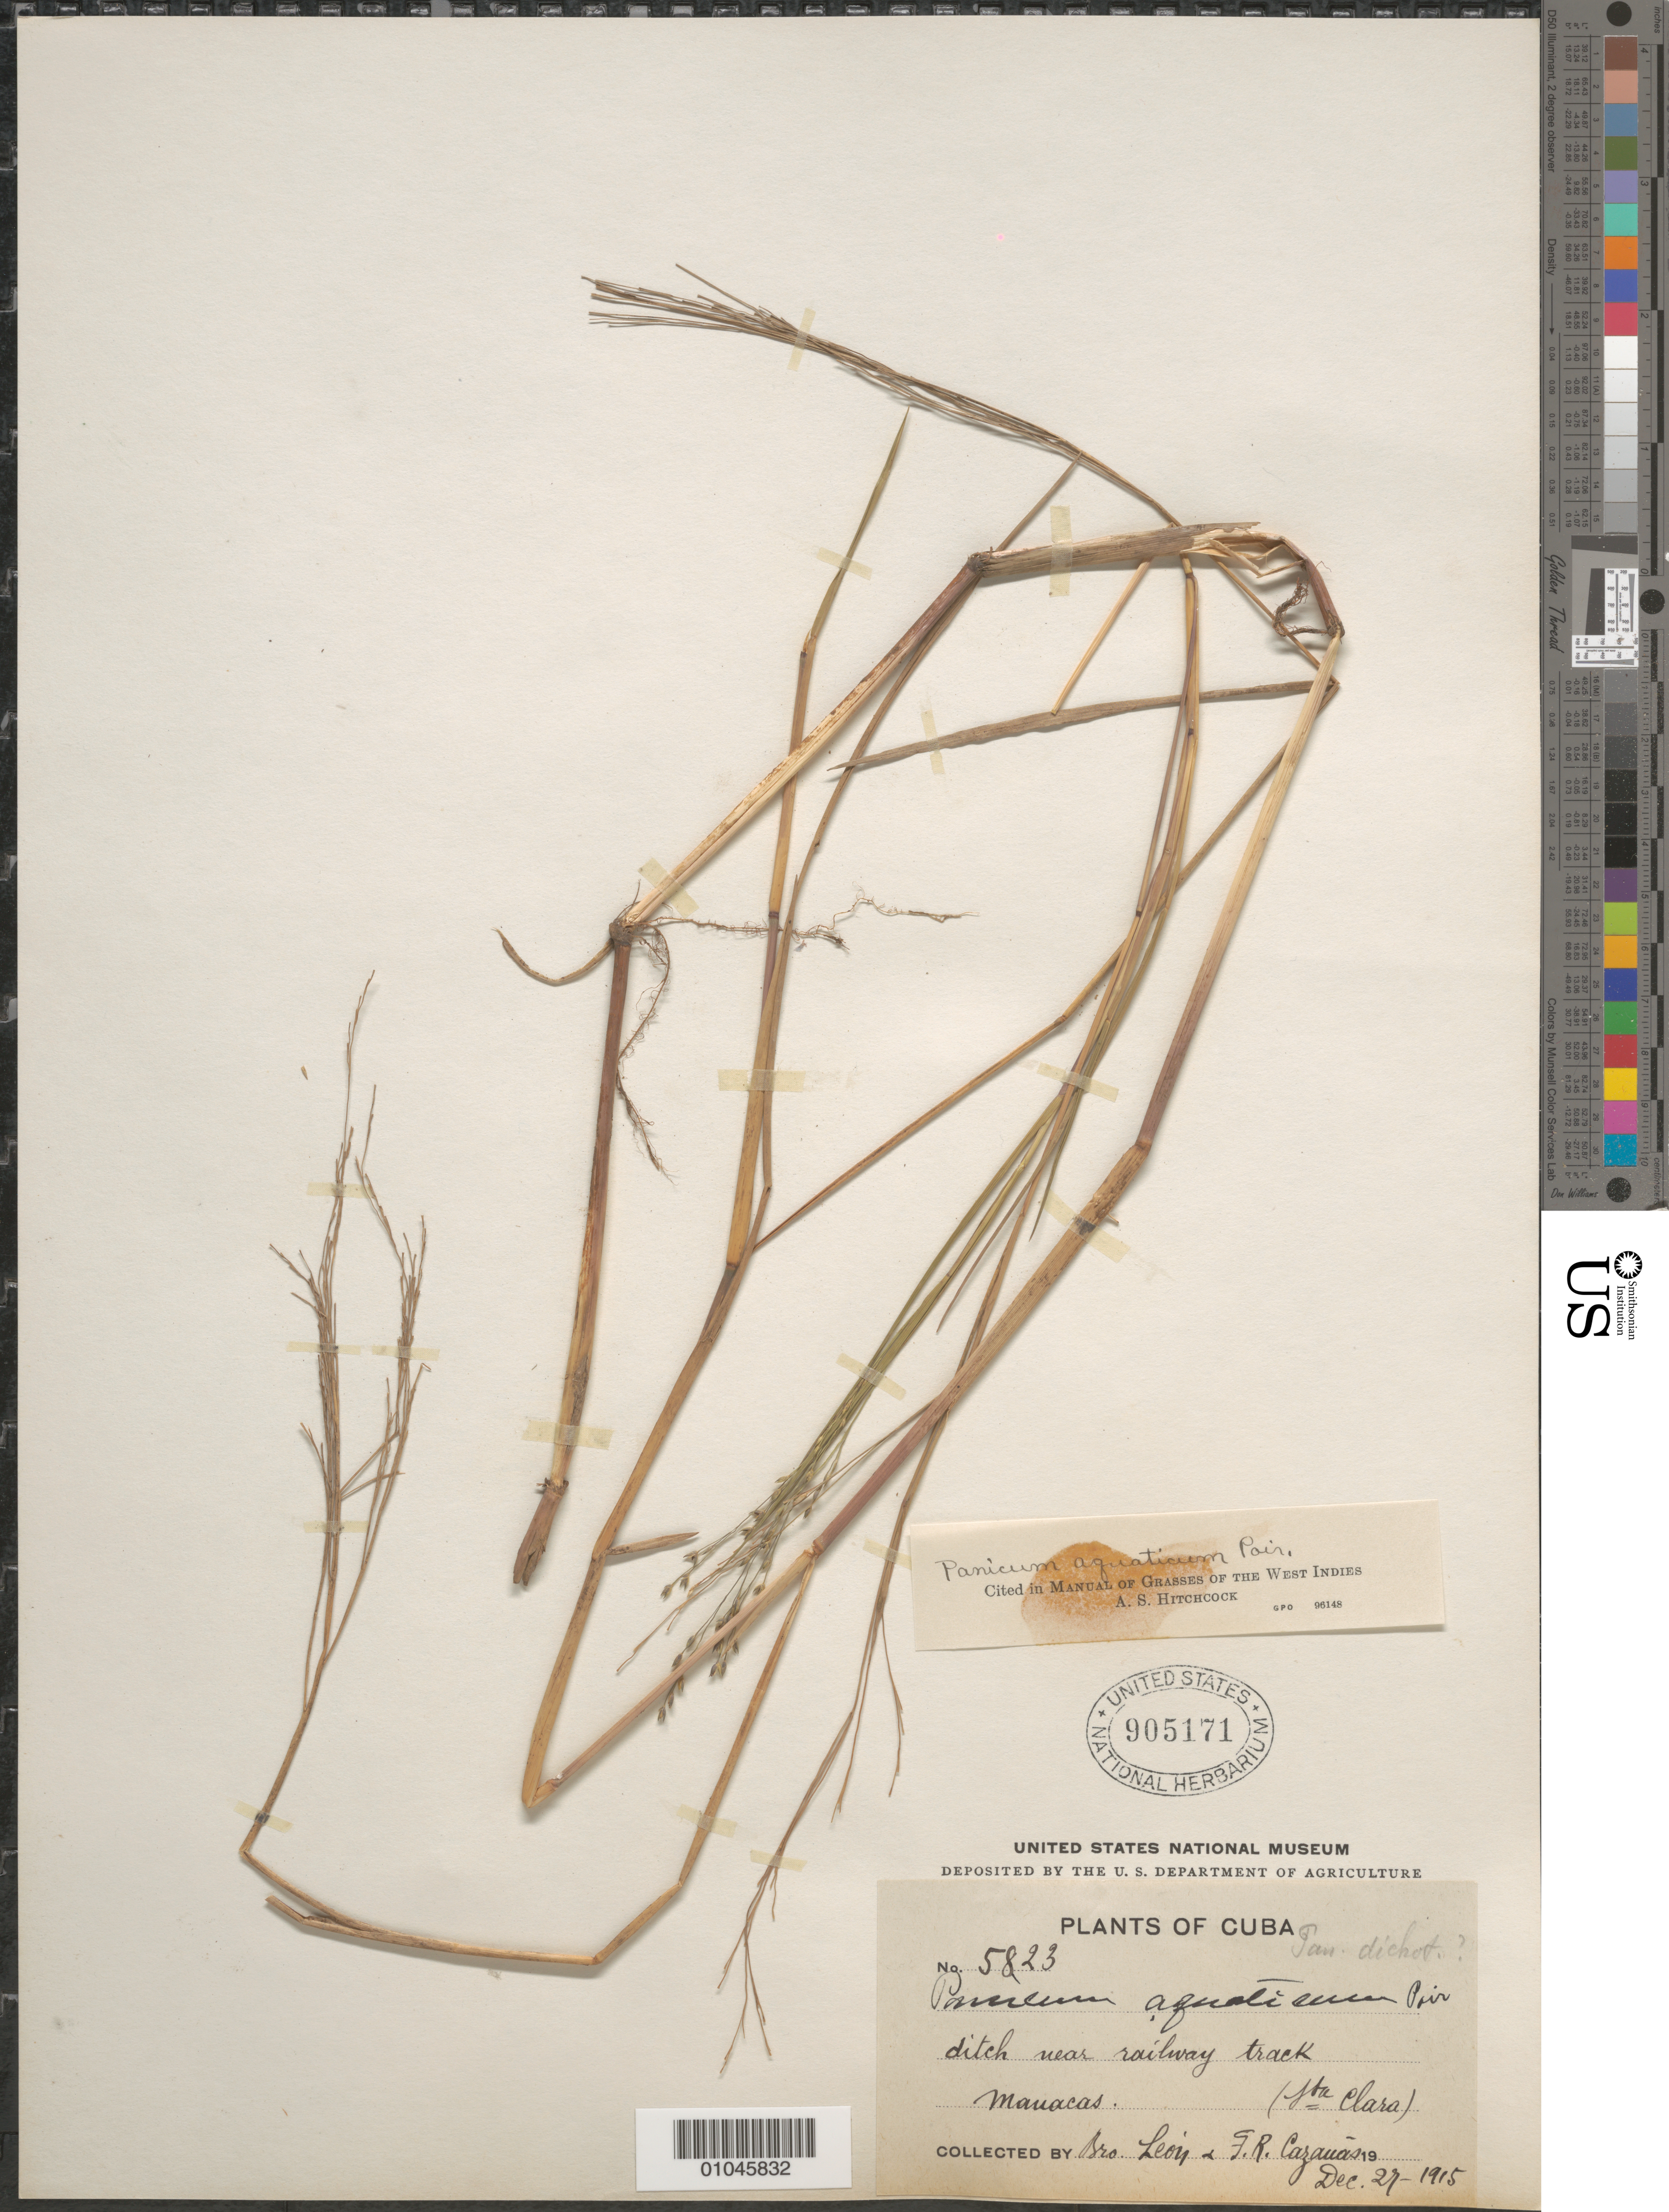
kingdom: Plantae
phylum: Tracheophyta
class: Liliopsida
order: Poales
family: Poaceae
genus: Panicum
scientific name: Panicum aquaticum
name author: Poir.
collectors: Bro. León, Bro. León & F. Cazauas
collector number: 5823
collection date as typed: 21 Dec 1915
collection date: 1915-12-21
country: Cuba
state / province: Villa Clara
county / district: Santa Clara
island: Cuba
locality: Ditch near railway track Mauacas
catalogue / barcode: US 905171